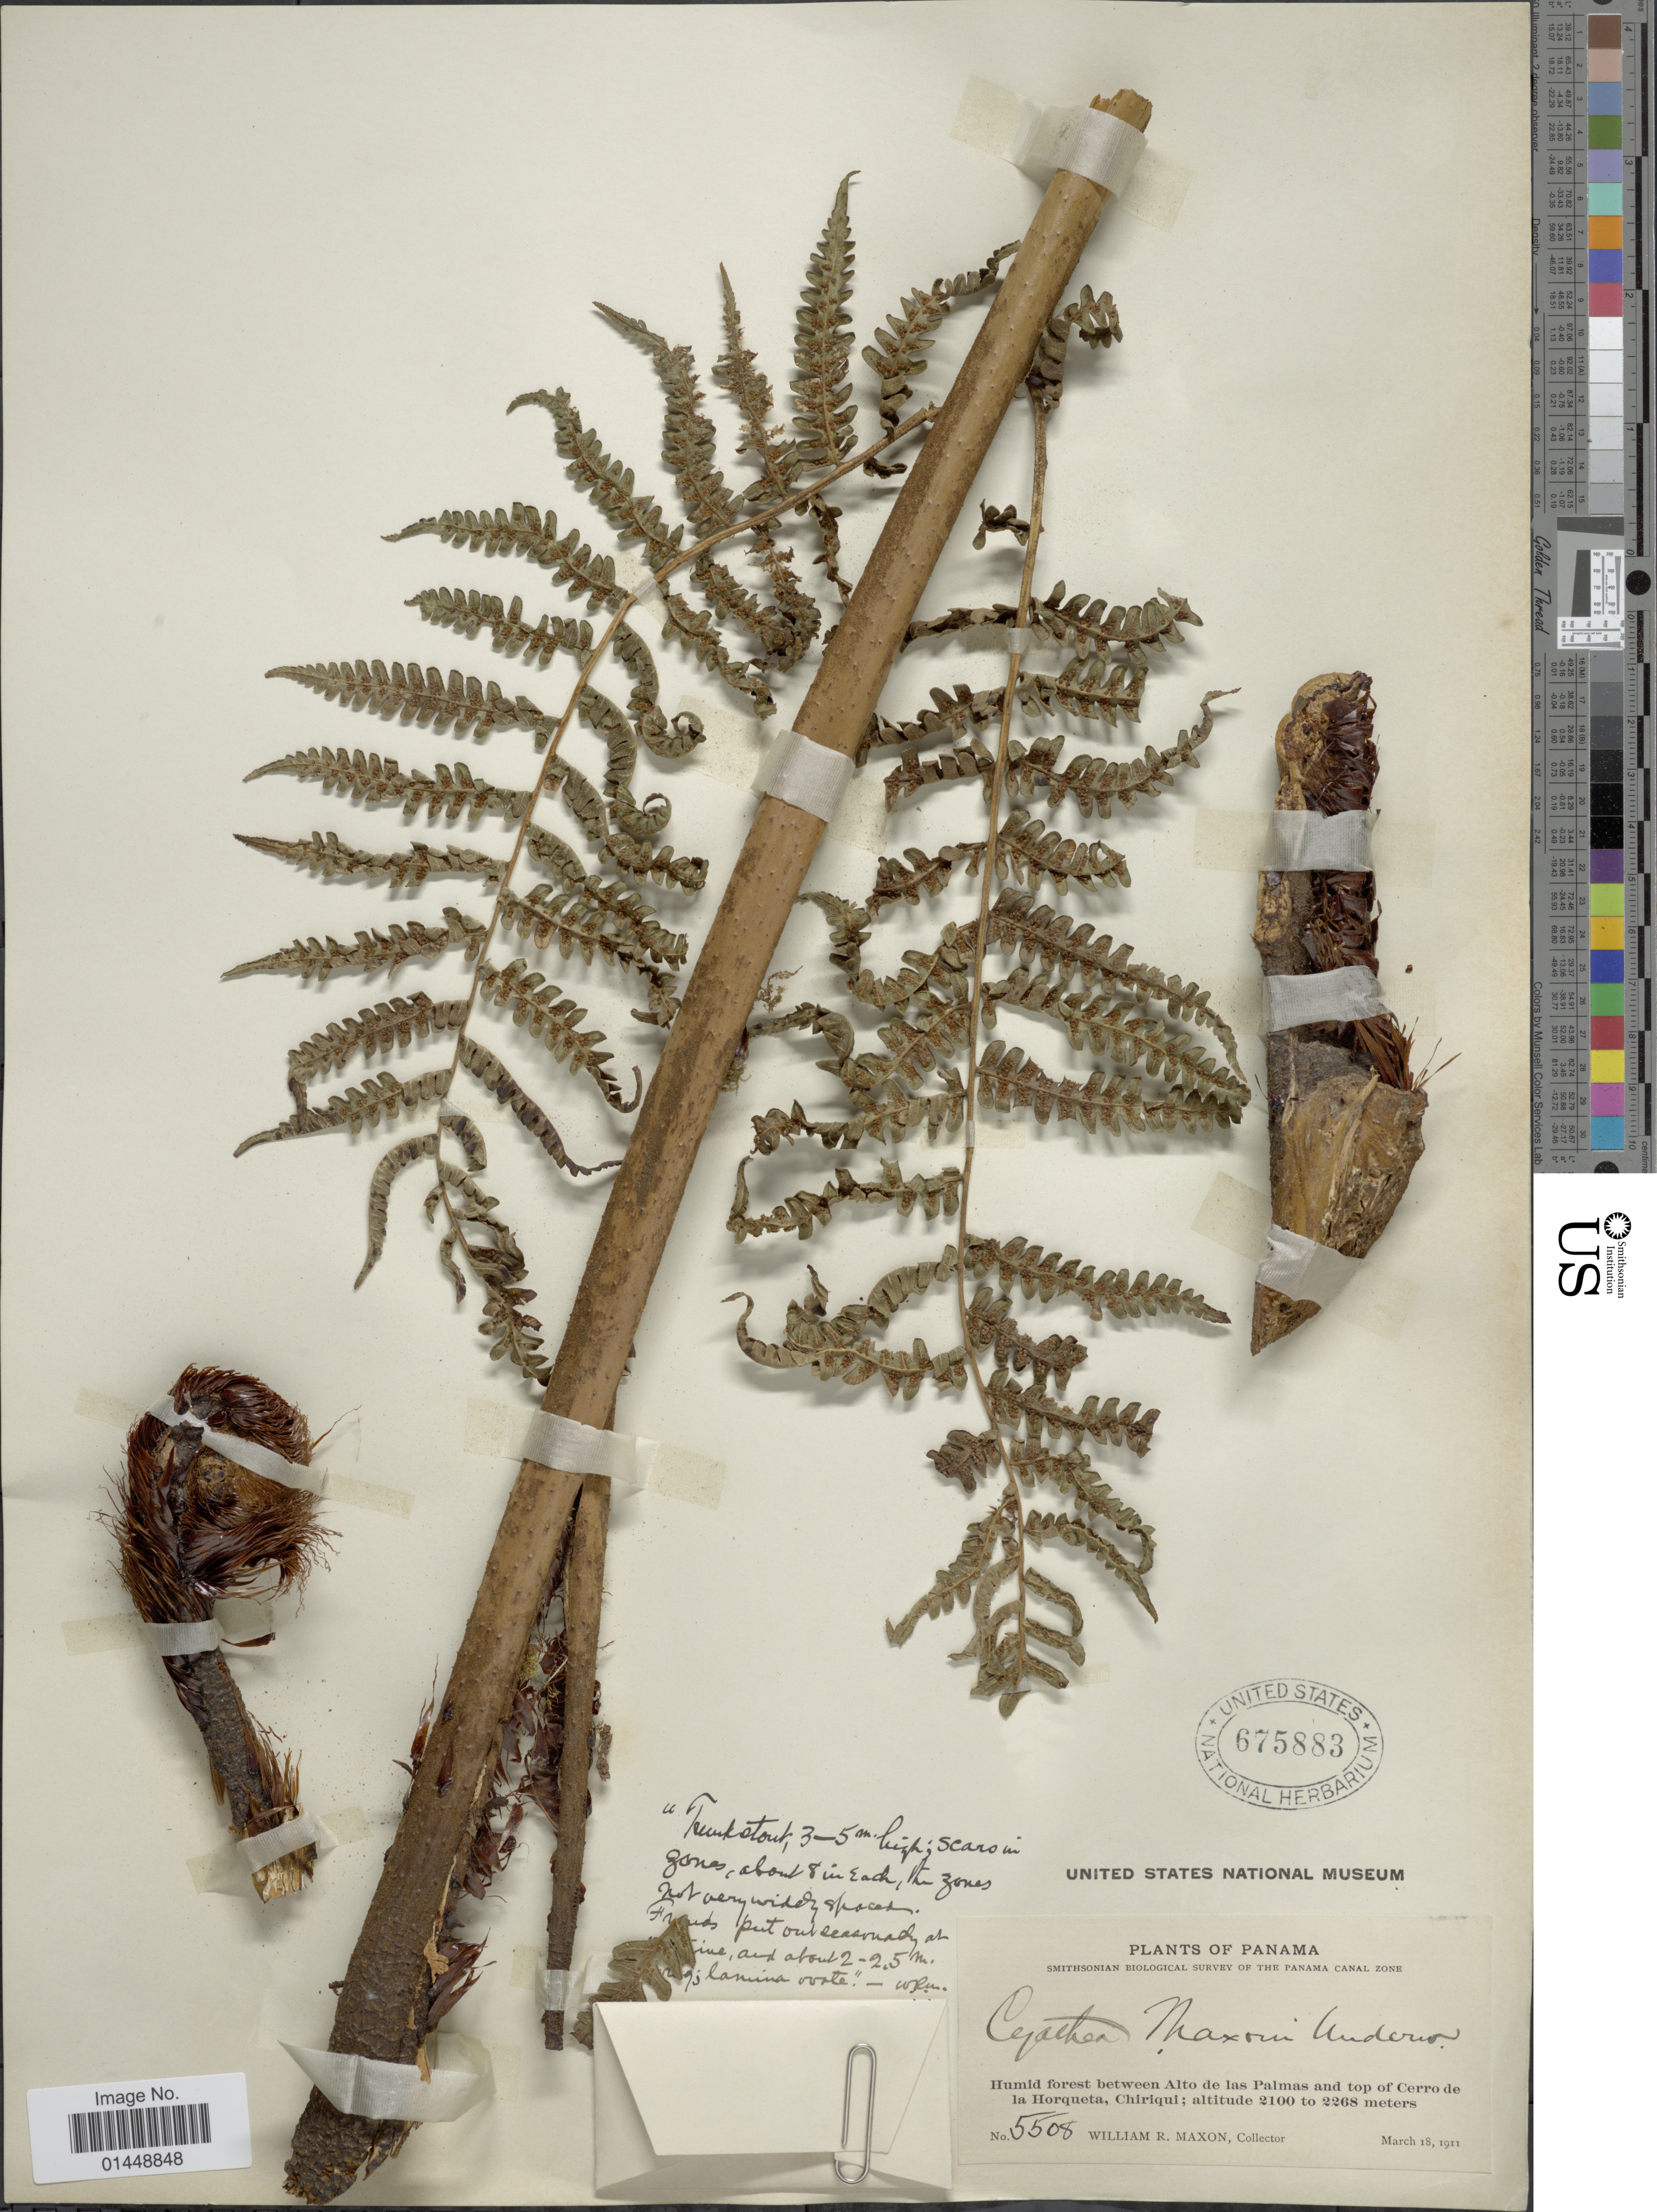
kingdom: Plantae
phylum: Tracheophyta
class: Polypodiopsida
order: Cyatheales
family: Cyatheaceae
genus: Cyathea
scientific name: Cyathea fulva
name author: (M. Martens & Galeotti) Fée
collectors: W. R. Maxon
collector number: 5508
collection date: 1911-03-18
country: Panama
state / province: Chiriqui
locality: Humid forest between Alto de las Palmas and top of Cerro de la Horqueta, Chiriqui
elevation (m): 2100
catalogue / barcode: US 675883